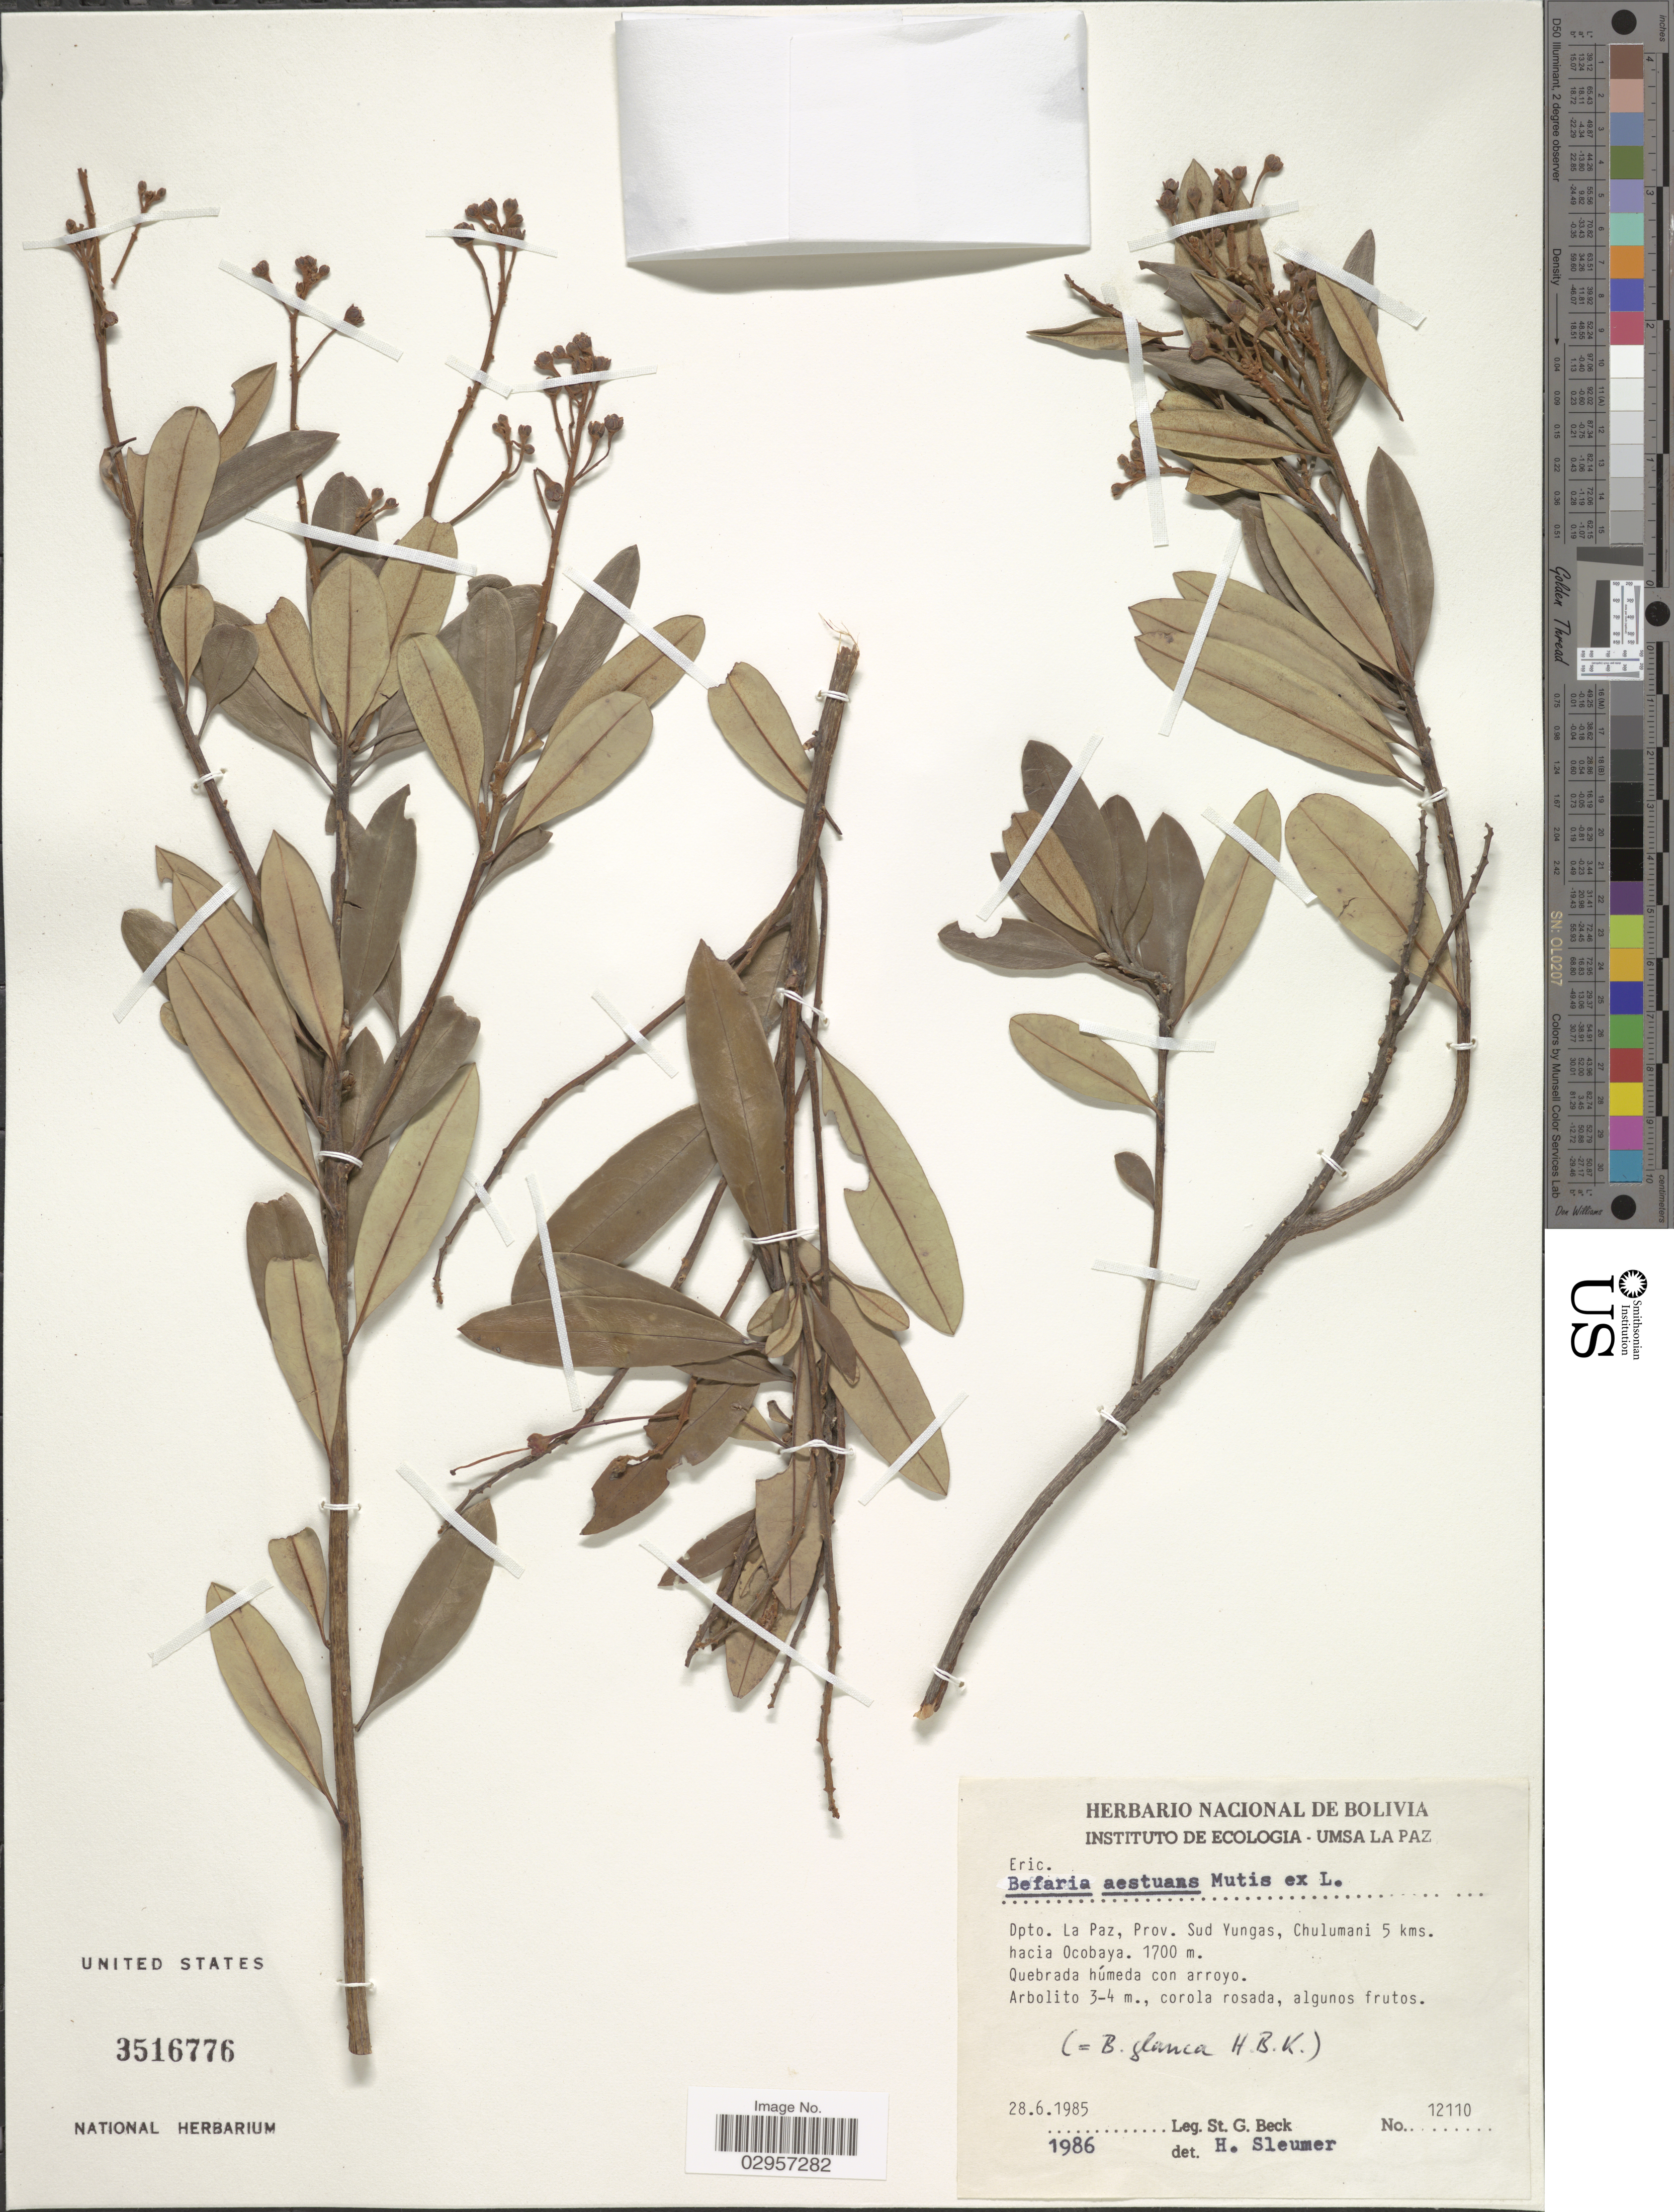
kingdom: Plantae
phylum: Tracheophyta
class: Magnoliopsida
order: Ericales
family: Ericaceae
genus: Befaria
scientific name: Befaria aestuans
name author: Mutis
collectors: S. G. Beck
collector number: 12110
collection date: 1985-06-28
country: Bolivia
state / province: La Paz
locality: Prov. Sud Yungas, Chulumani 5 Kms. hacia Ocobaya.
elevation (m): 1700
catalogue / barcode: US 3516776